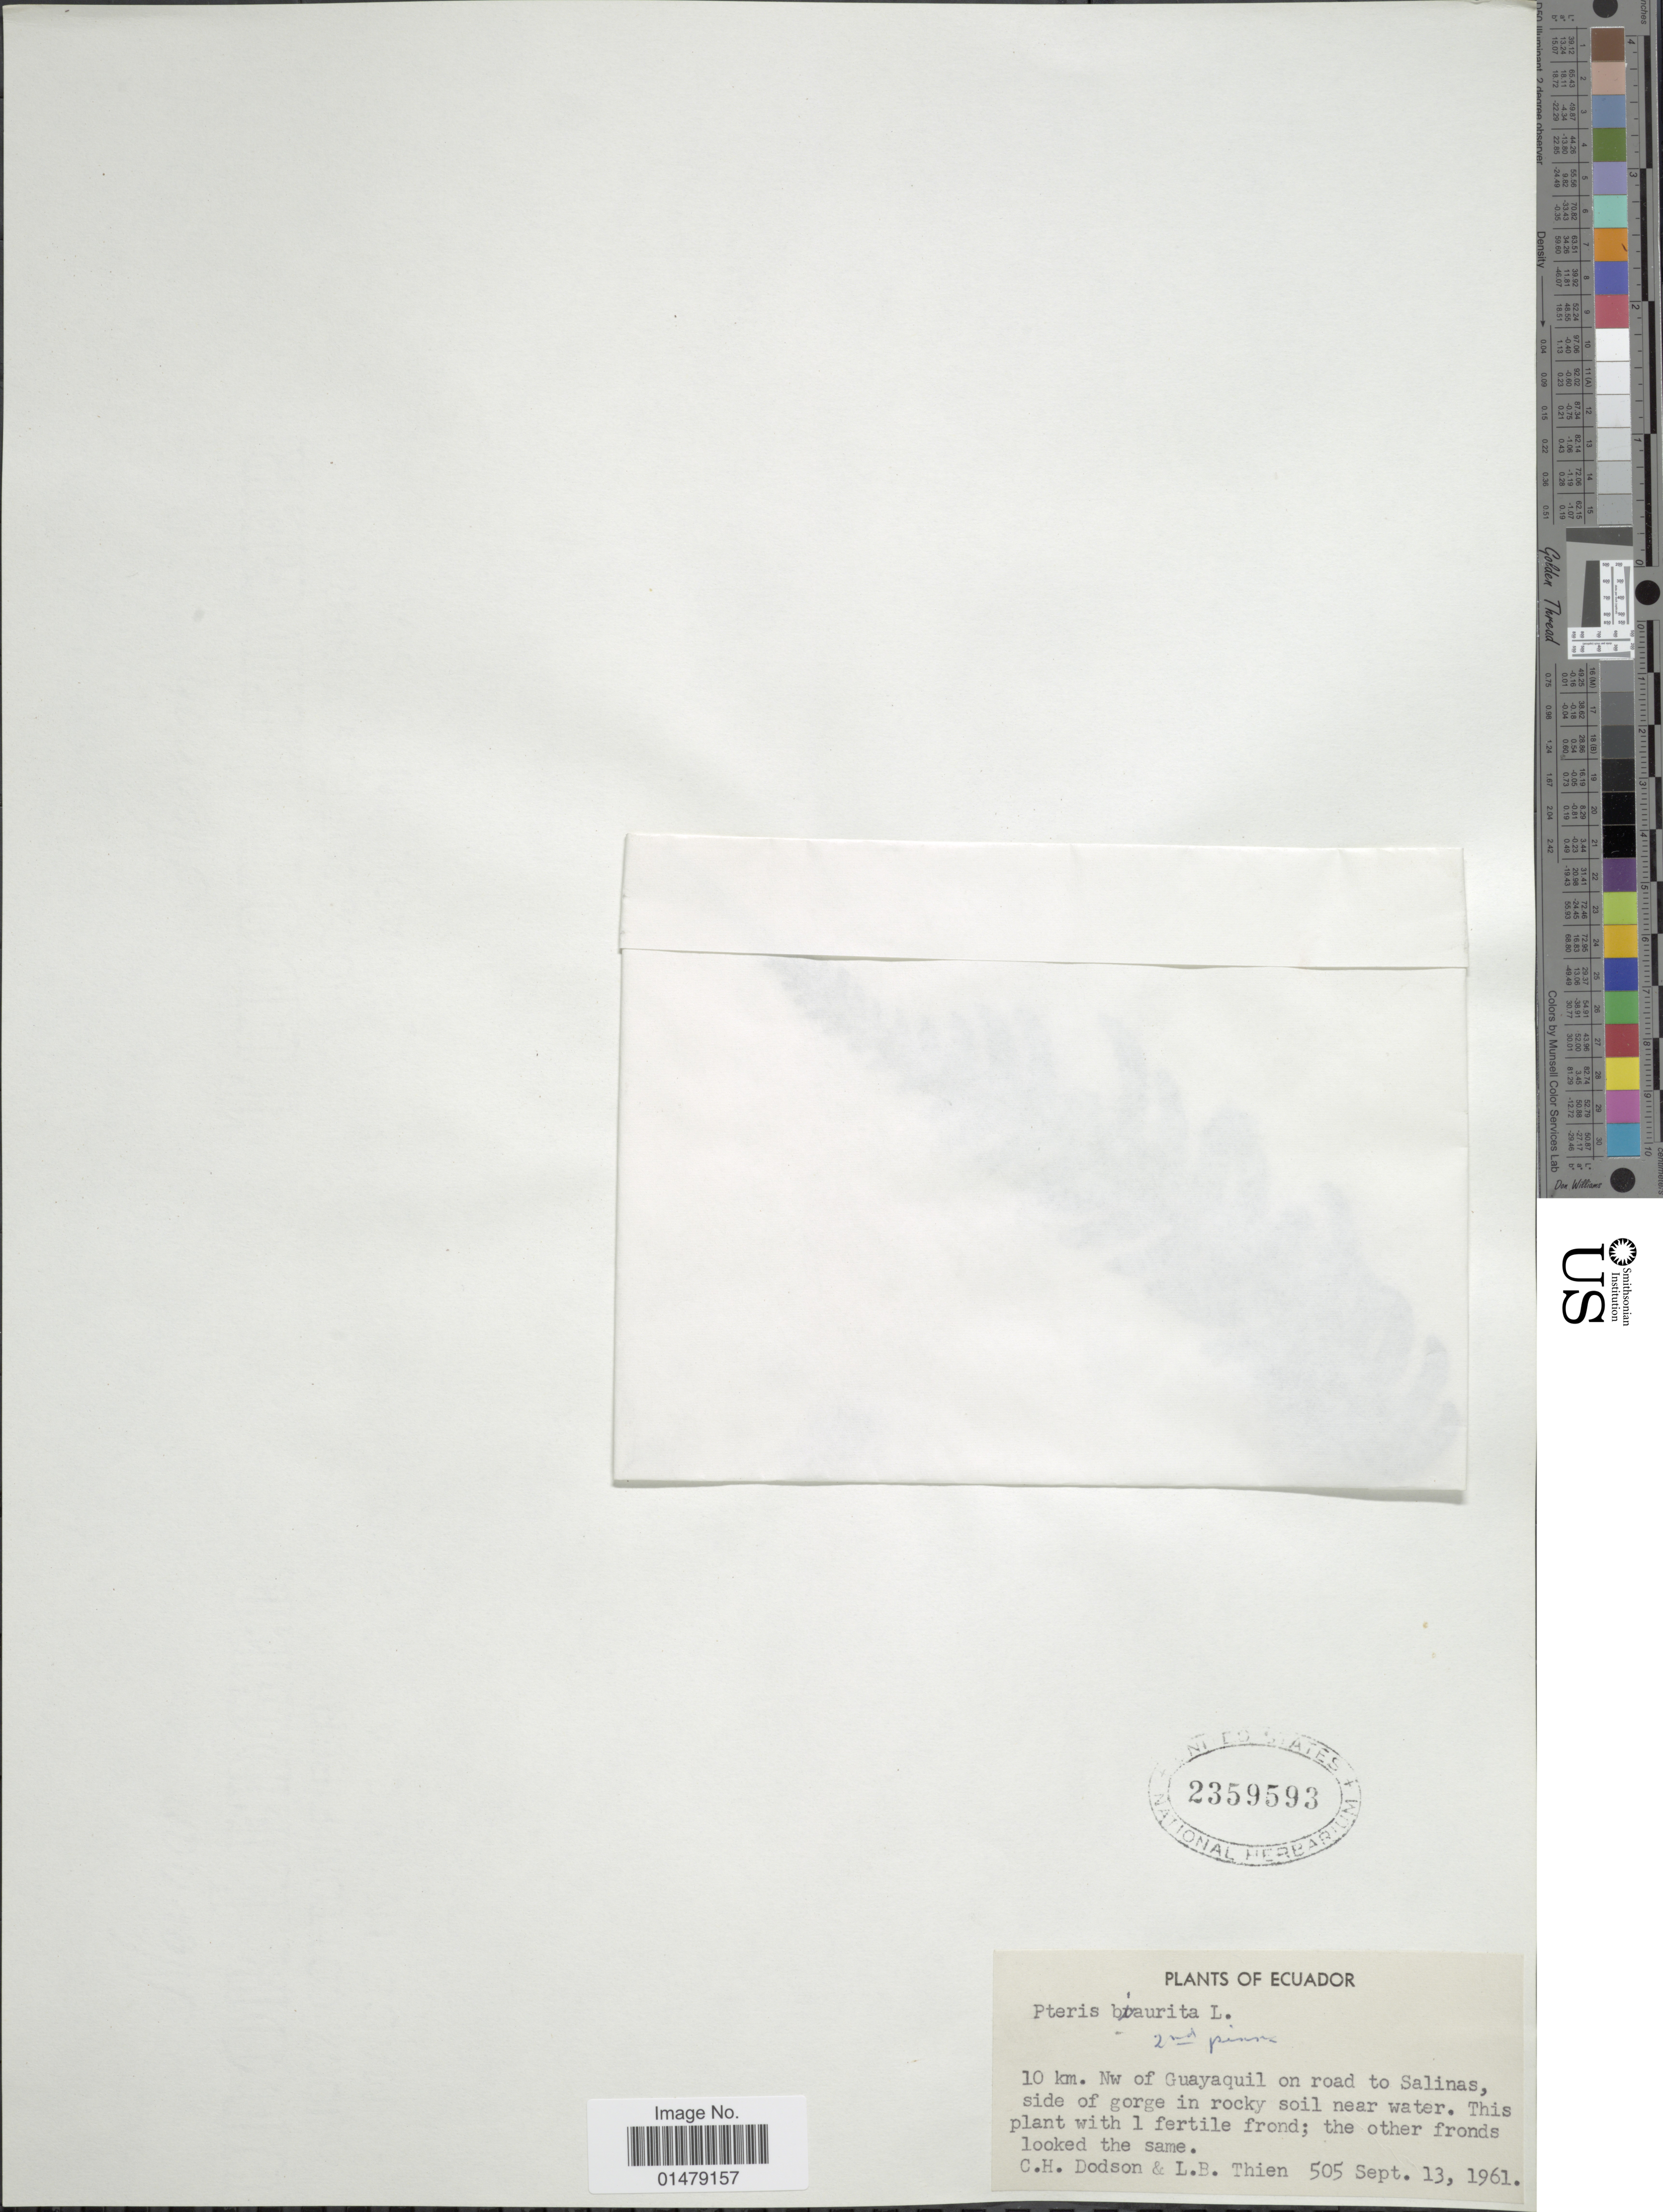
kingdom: Plantae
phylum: Tracheophyta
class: Polypodiopsida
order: Polypodiales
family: Pteridaceae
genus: Pteris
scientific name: Pteris biaurita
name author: L.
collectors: C. H. Dodson & L. Thien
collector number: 505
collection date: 1961-09-13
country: Puerto Rico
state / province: Salinas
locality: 10 km. Nw of Guayaquil on road to Salinas, side of gorge in rocky soil near water.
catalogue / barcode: US 2359593